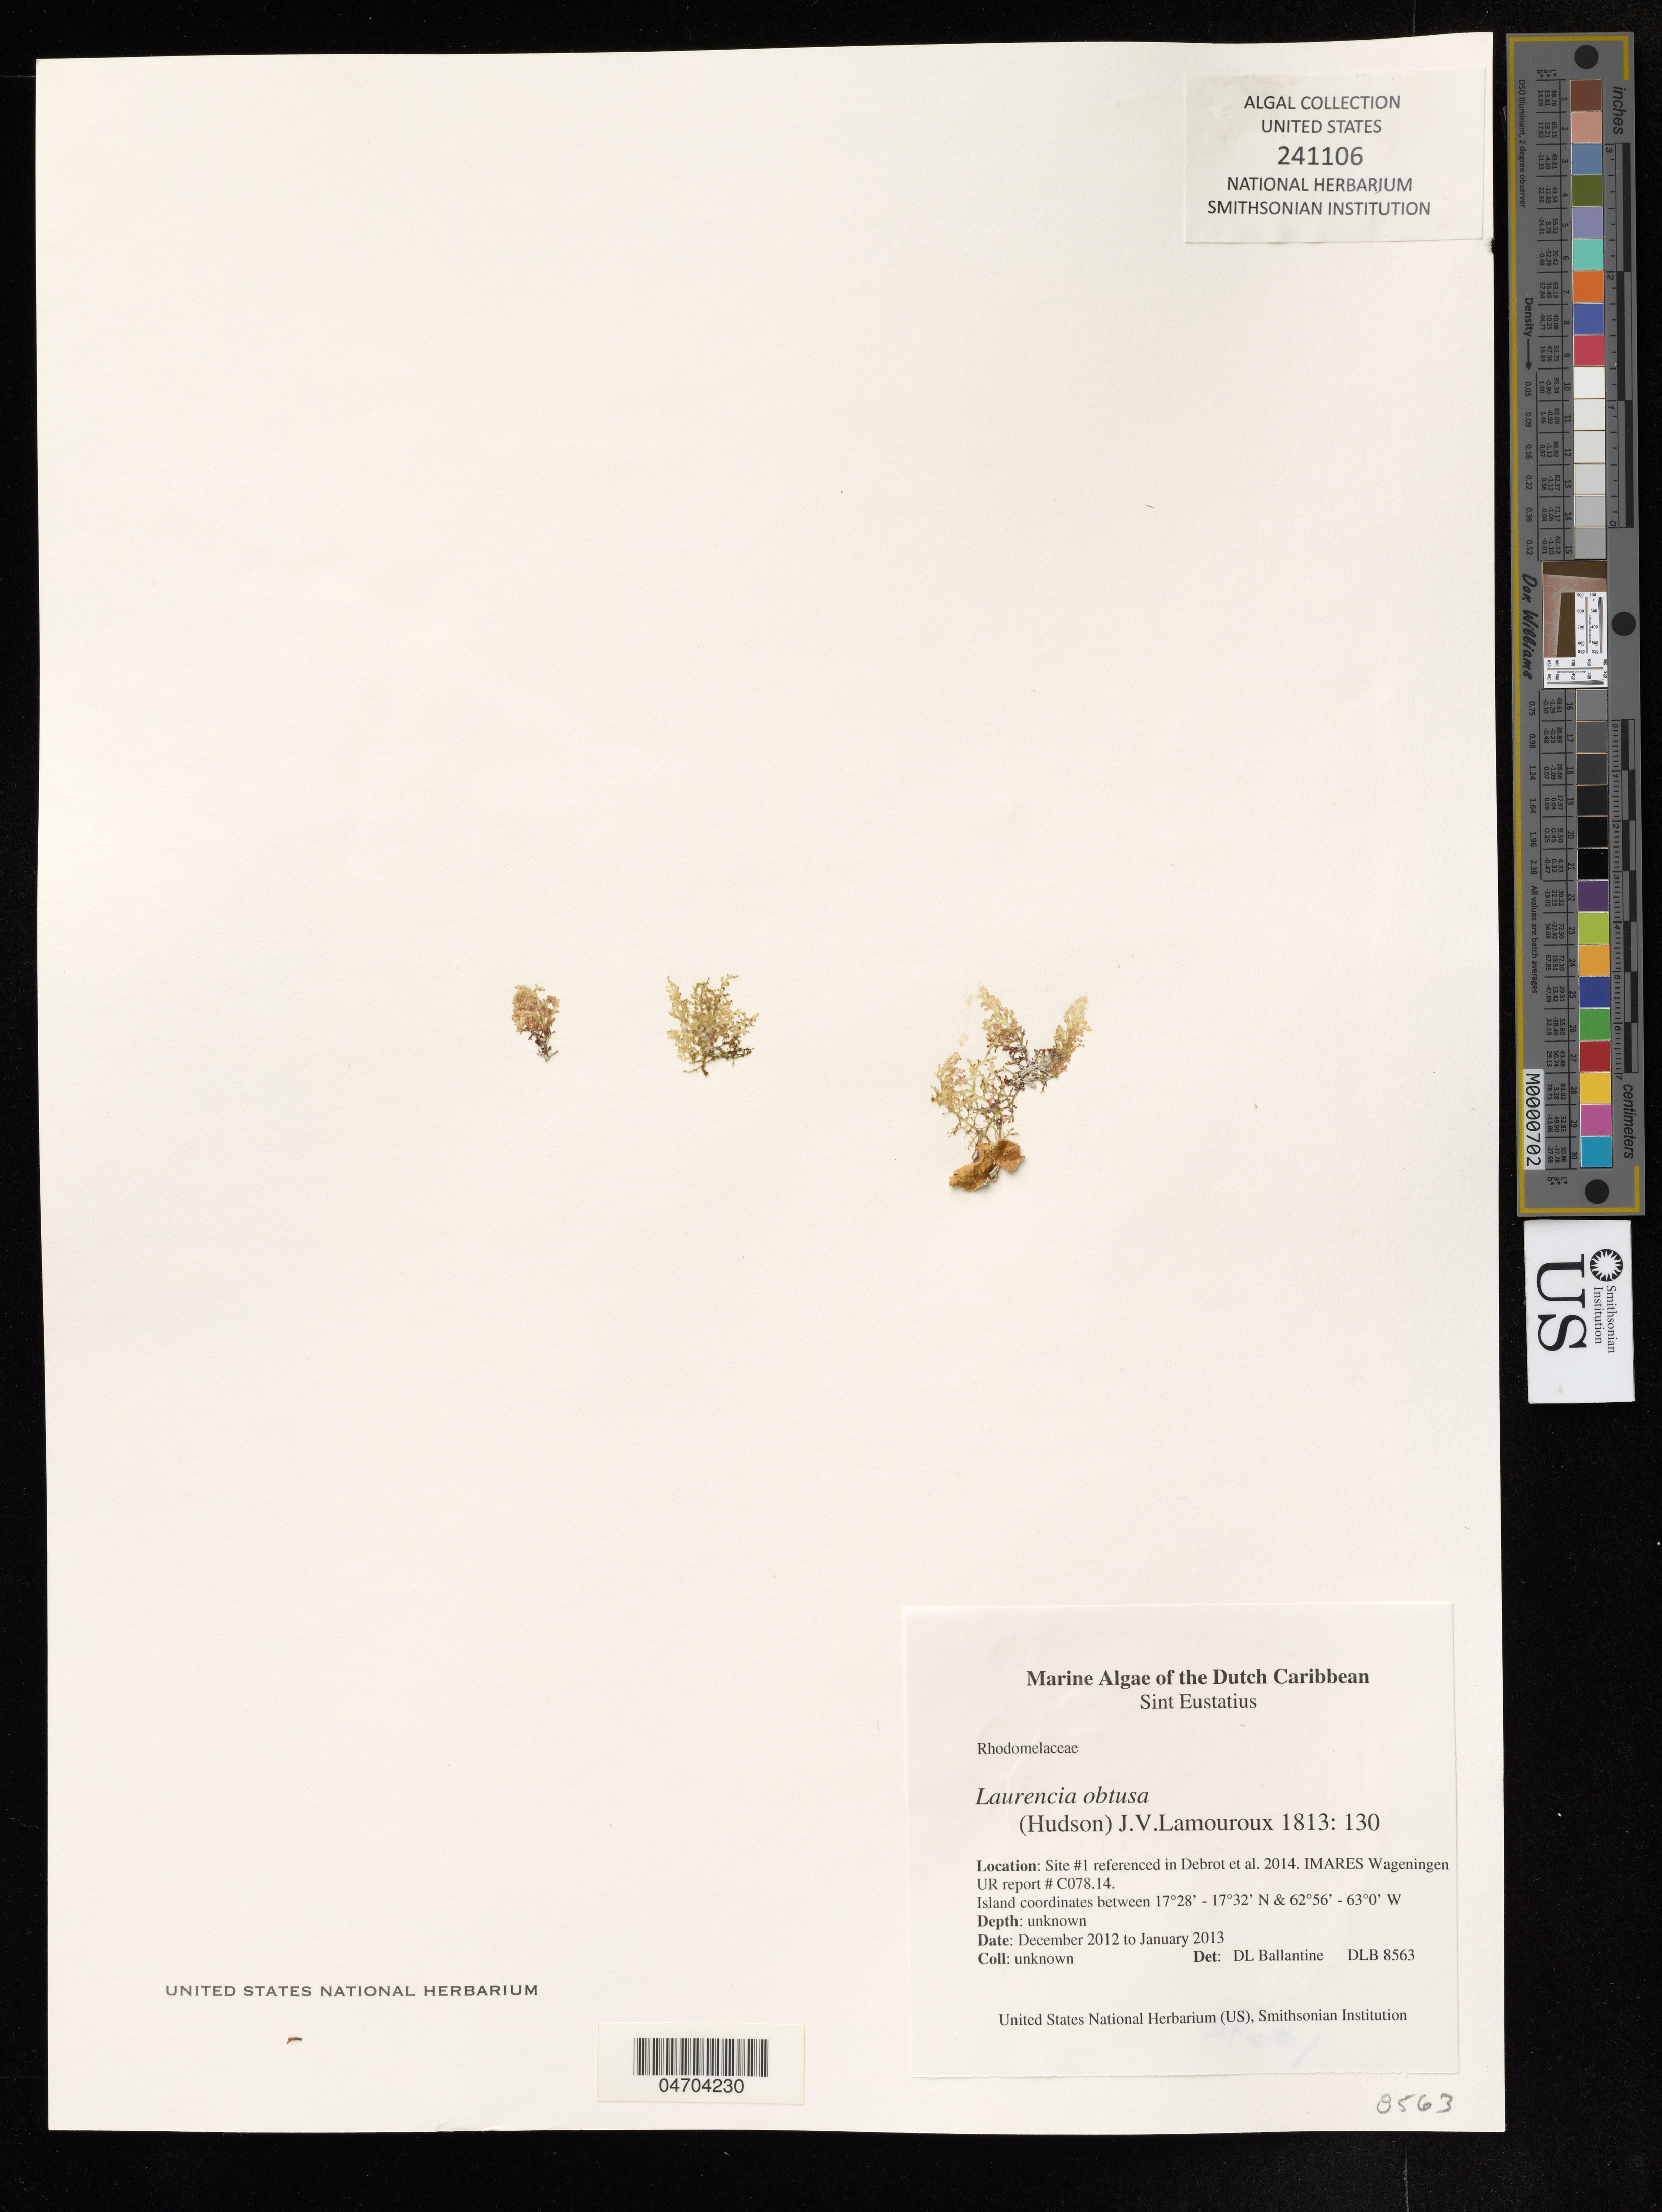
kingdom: Plantae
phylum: Rhodophyta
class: Florideophyceae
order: Ceramiales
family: Rhodomelaceae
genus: Laurencia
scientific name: Laurencia obtusa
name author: (Huds.) J.V.Lamouroux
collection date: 2012-12/2013-01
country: Netherlands Antilles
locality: Sant Eustatius. The Dutch Caribbean. Site #1 referenced in Debrot et al. 2014. IMARES Wageningen.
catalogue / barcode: US 241106